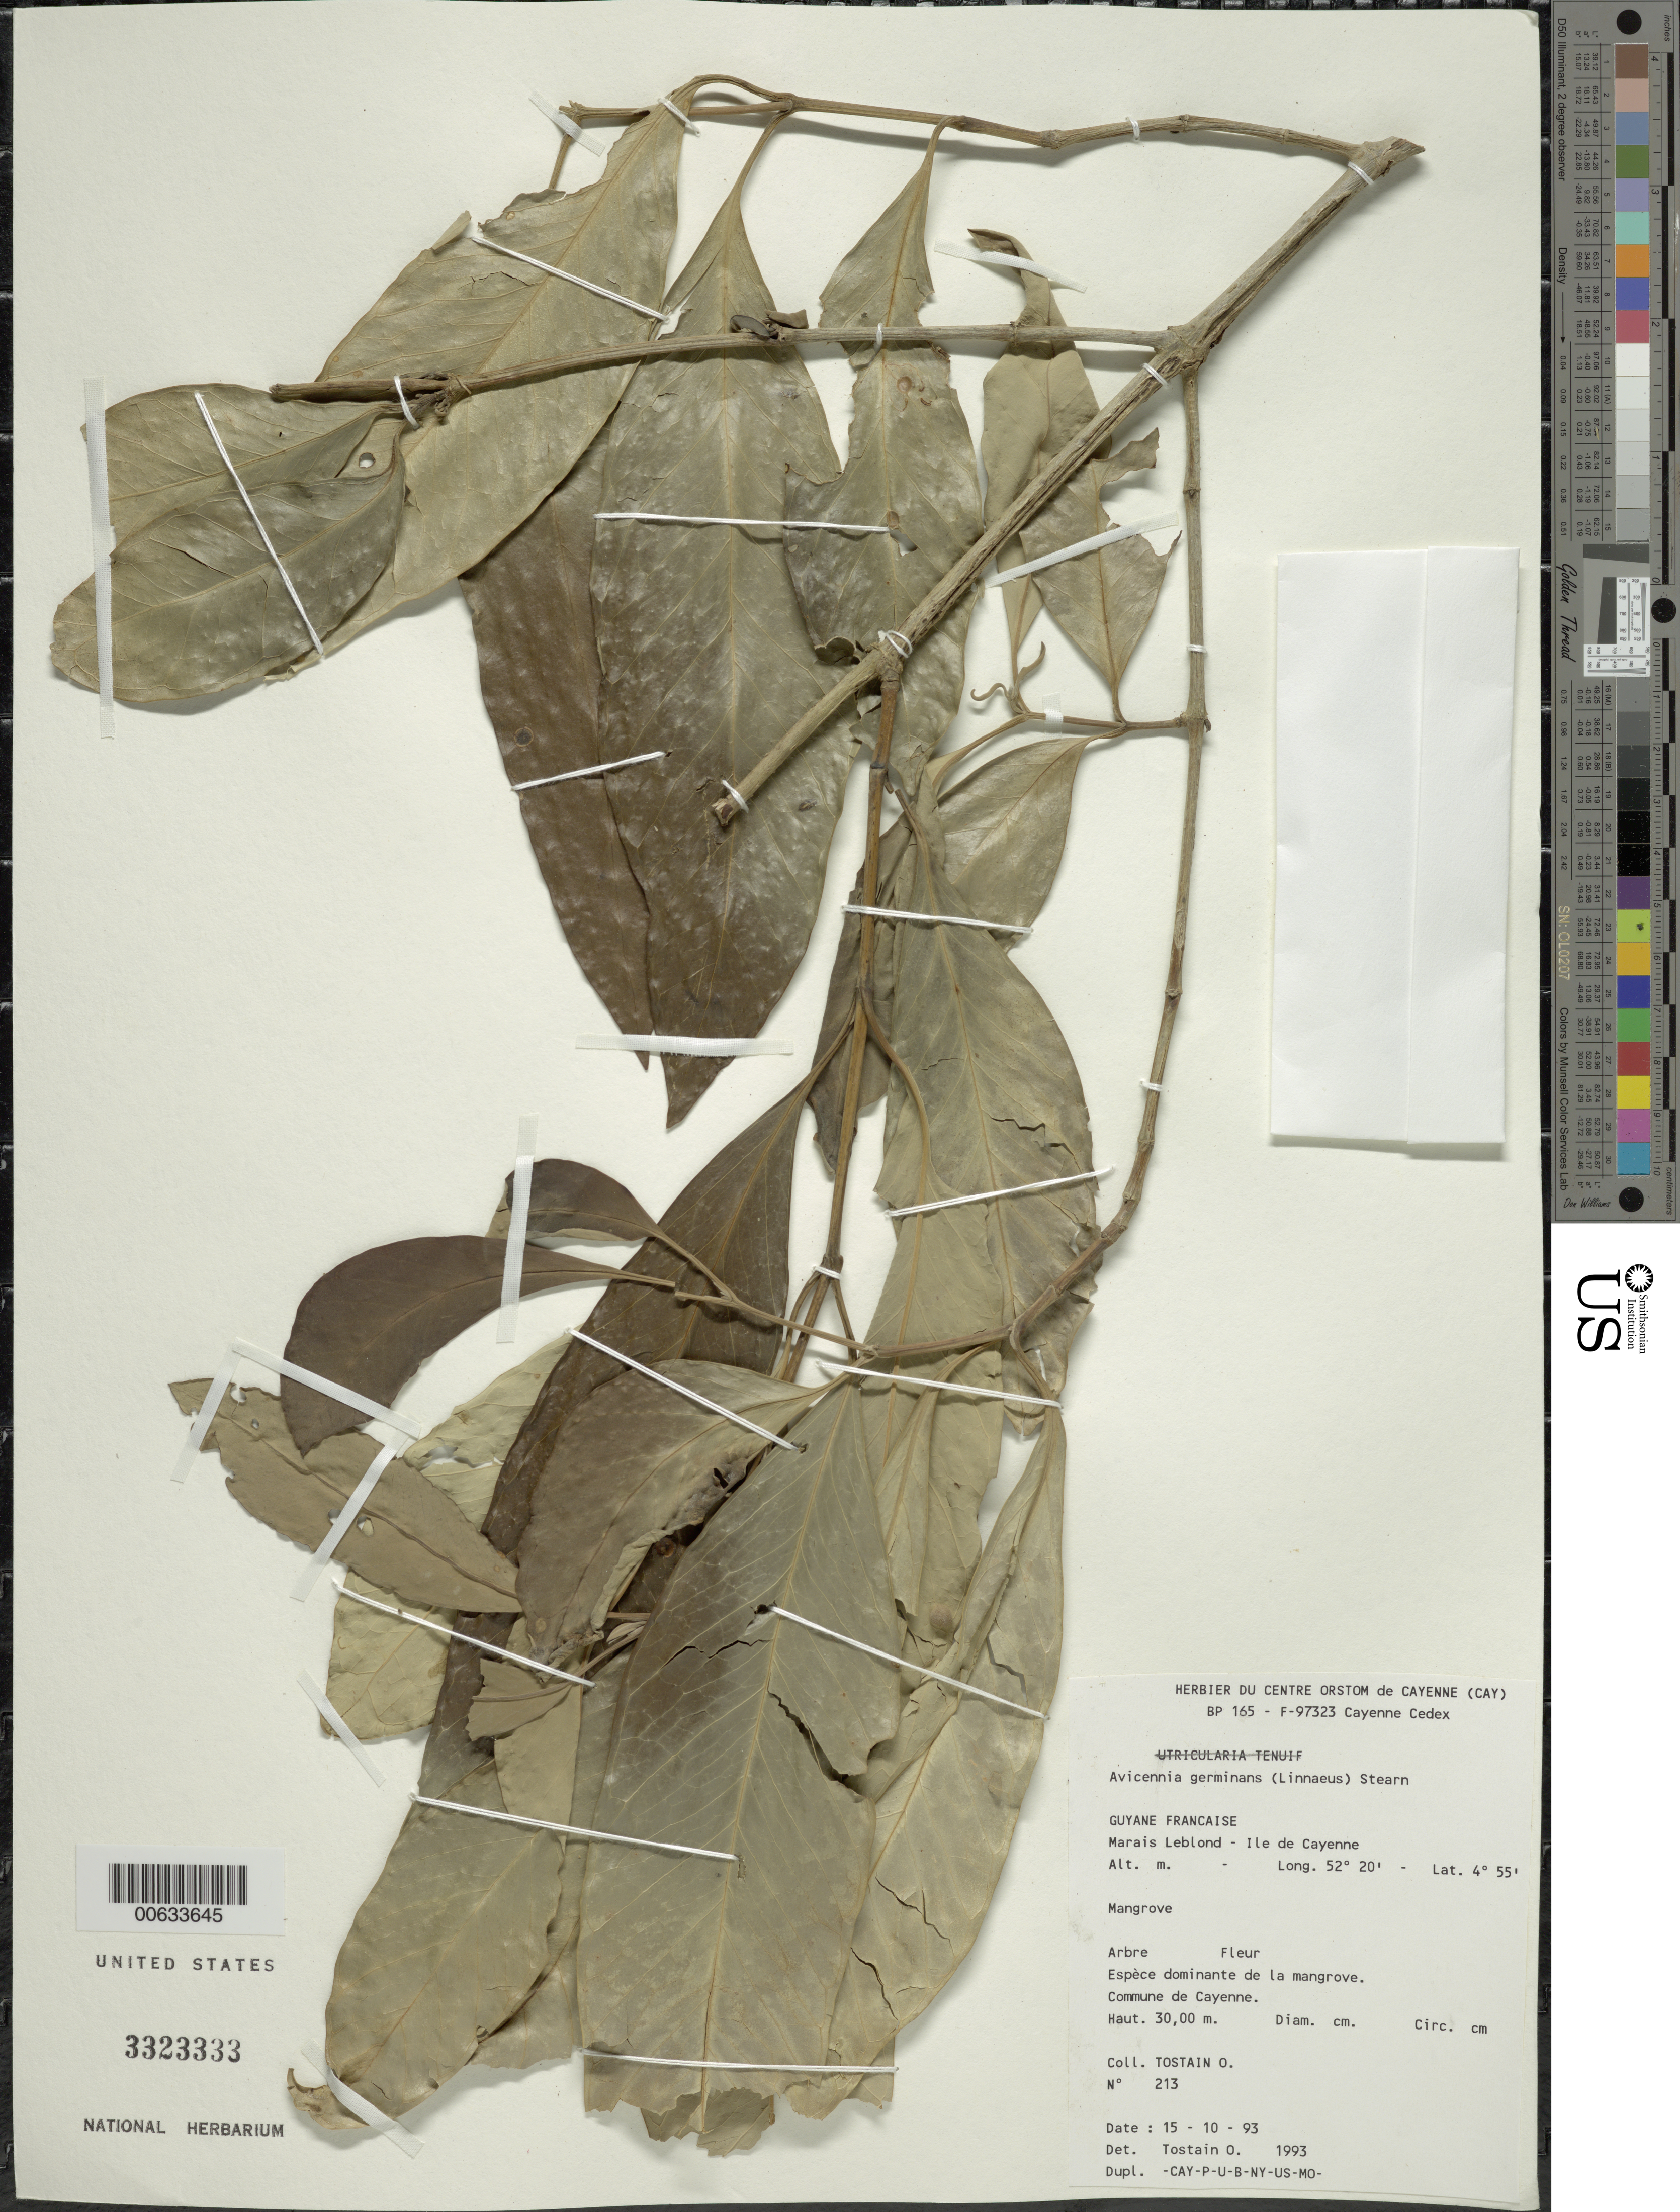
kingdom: Plantae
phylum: Tracheophyta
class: Magnoliopsida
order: Lamiales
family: Acanthaceae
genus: Avicennia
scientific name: Avicennia germinans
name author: (L.) L.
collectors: O. Tostain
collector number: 213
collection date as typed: Transcribed d/m/y: 15/10/93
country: French Guiana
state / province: Cayenne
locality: Guyane Francaise. Marais Leblond - Ile de Cayenne.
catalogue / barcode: US 3323333